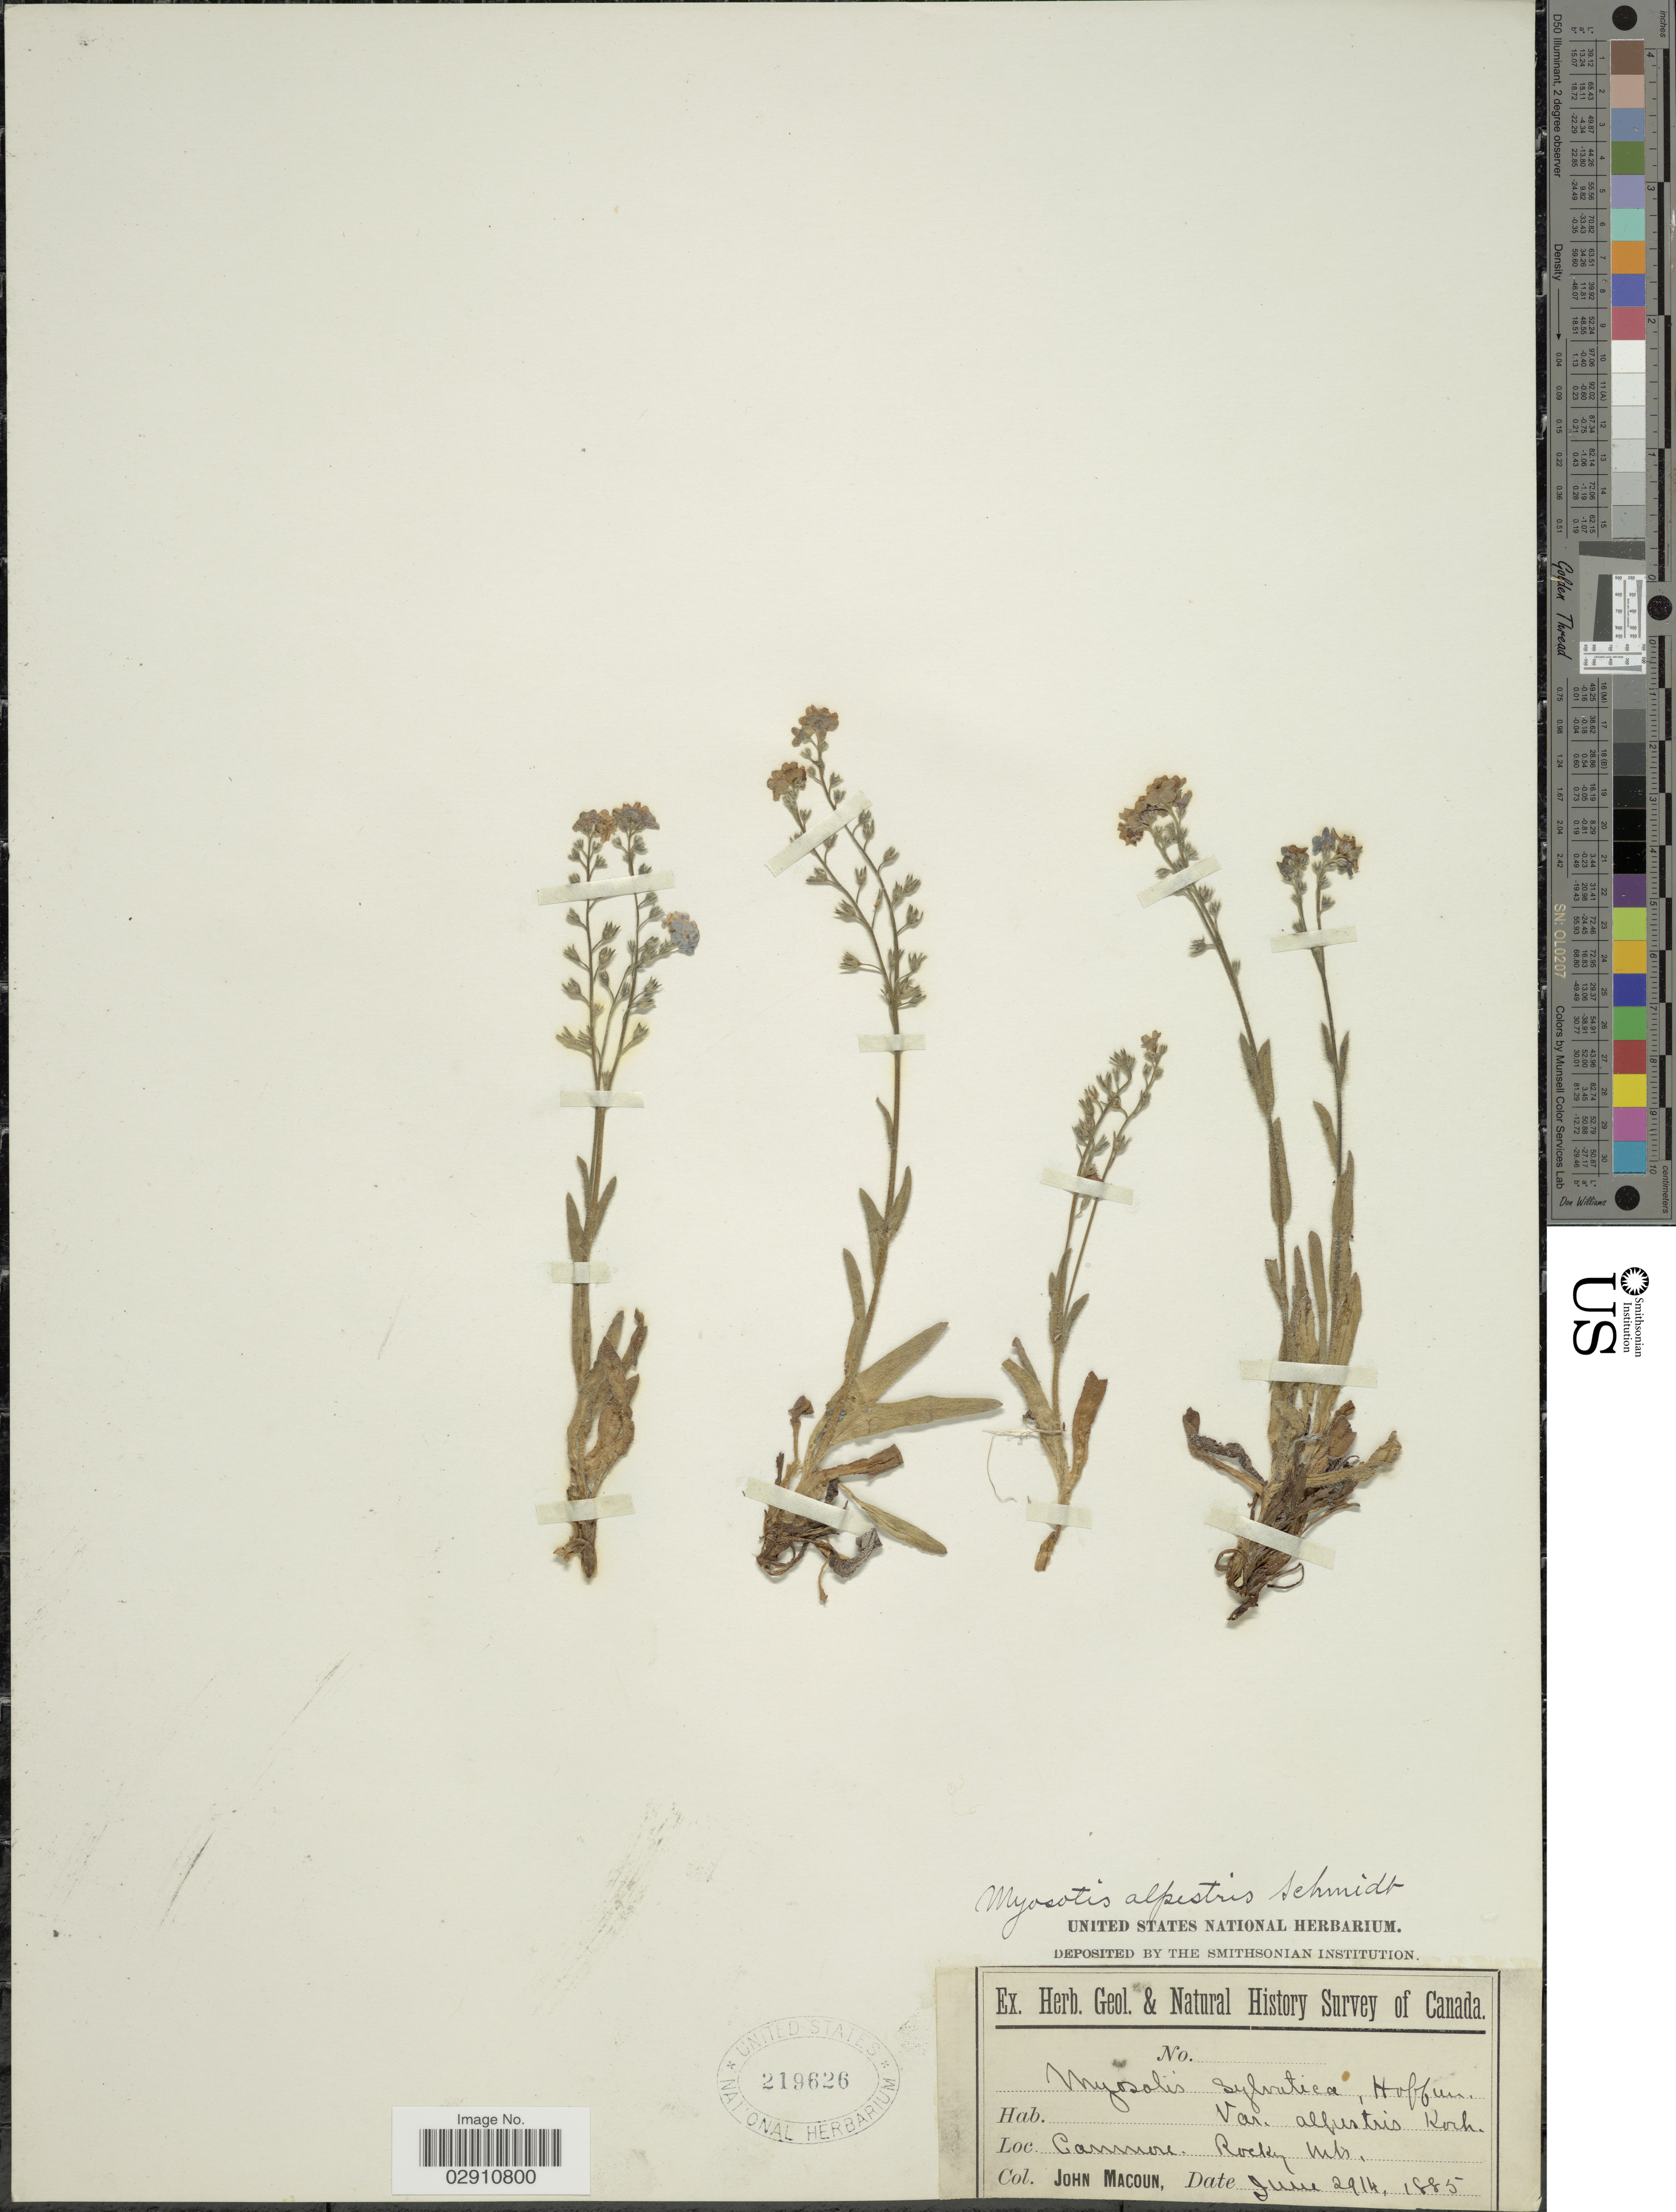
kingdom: Plantae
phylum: Tracheophyta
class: Magnoliopsida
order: Boraginales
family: Boraginaceae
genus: Myosotis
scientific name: Myosotis alpestris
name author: F.W. Schmidt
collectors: J. Macoun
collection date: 1885-06-29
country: Canada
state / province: Alberta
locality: Canmore. Rocky Mts.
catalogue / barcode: US 219626